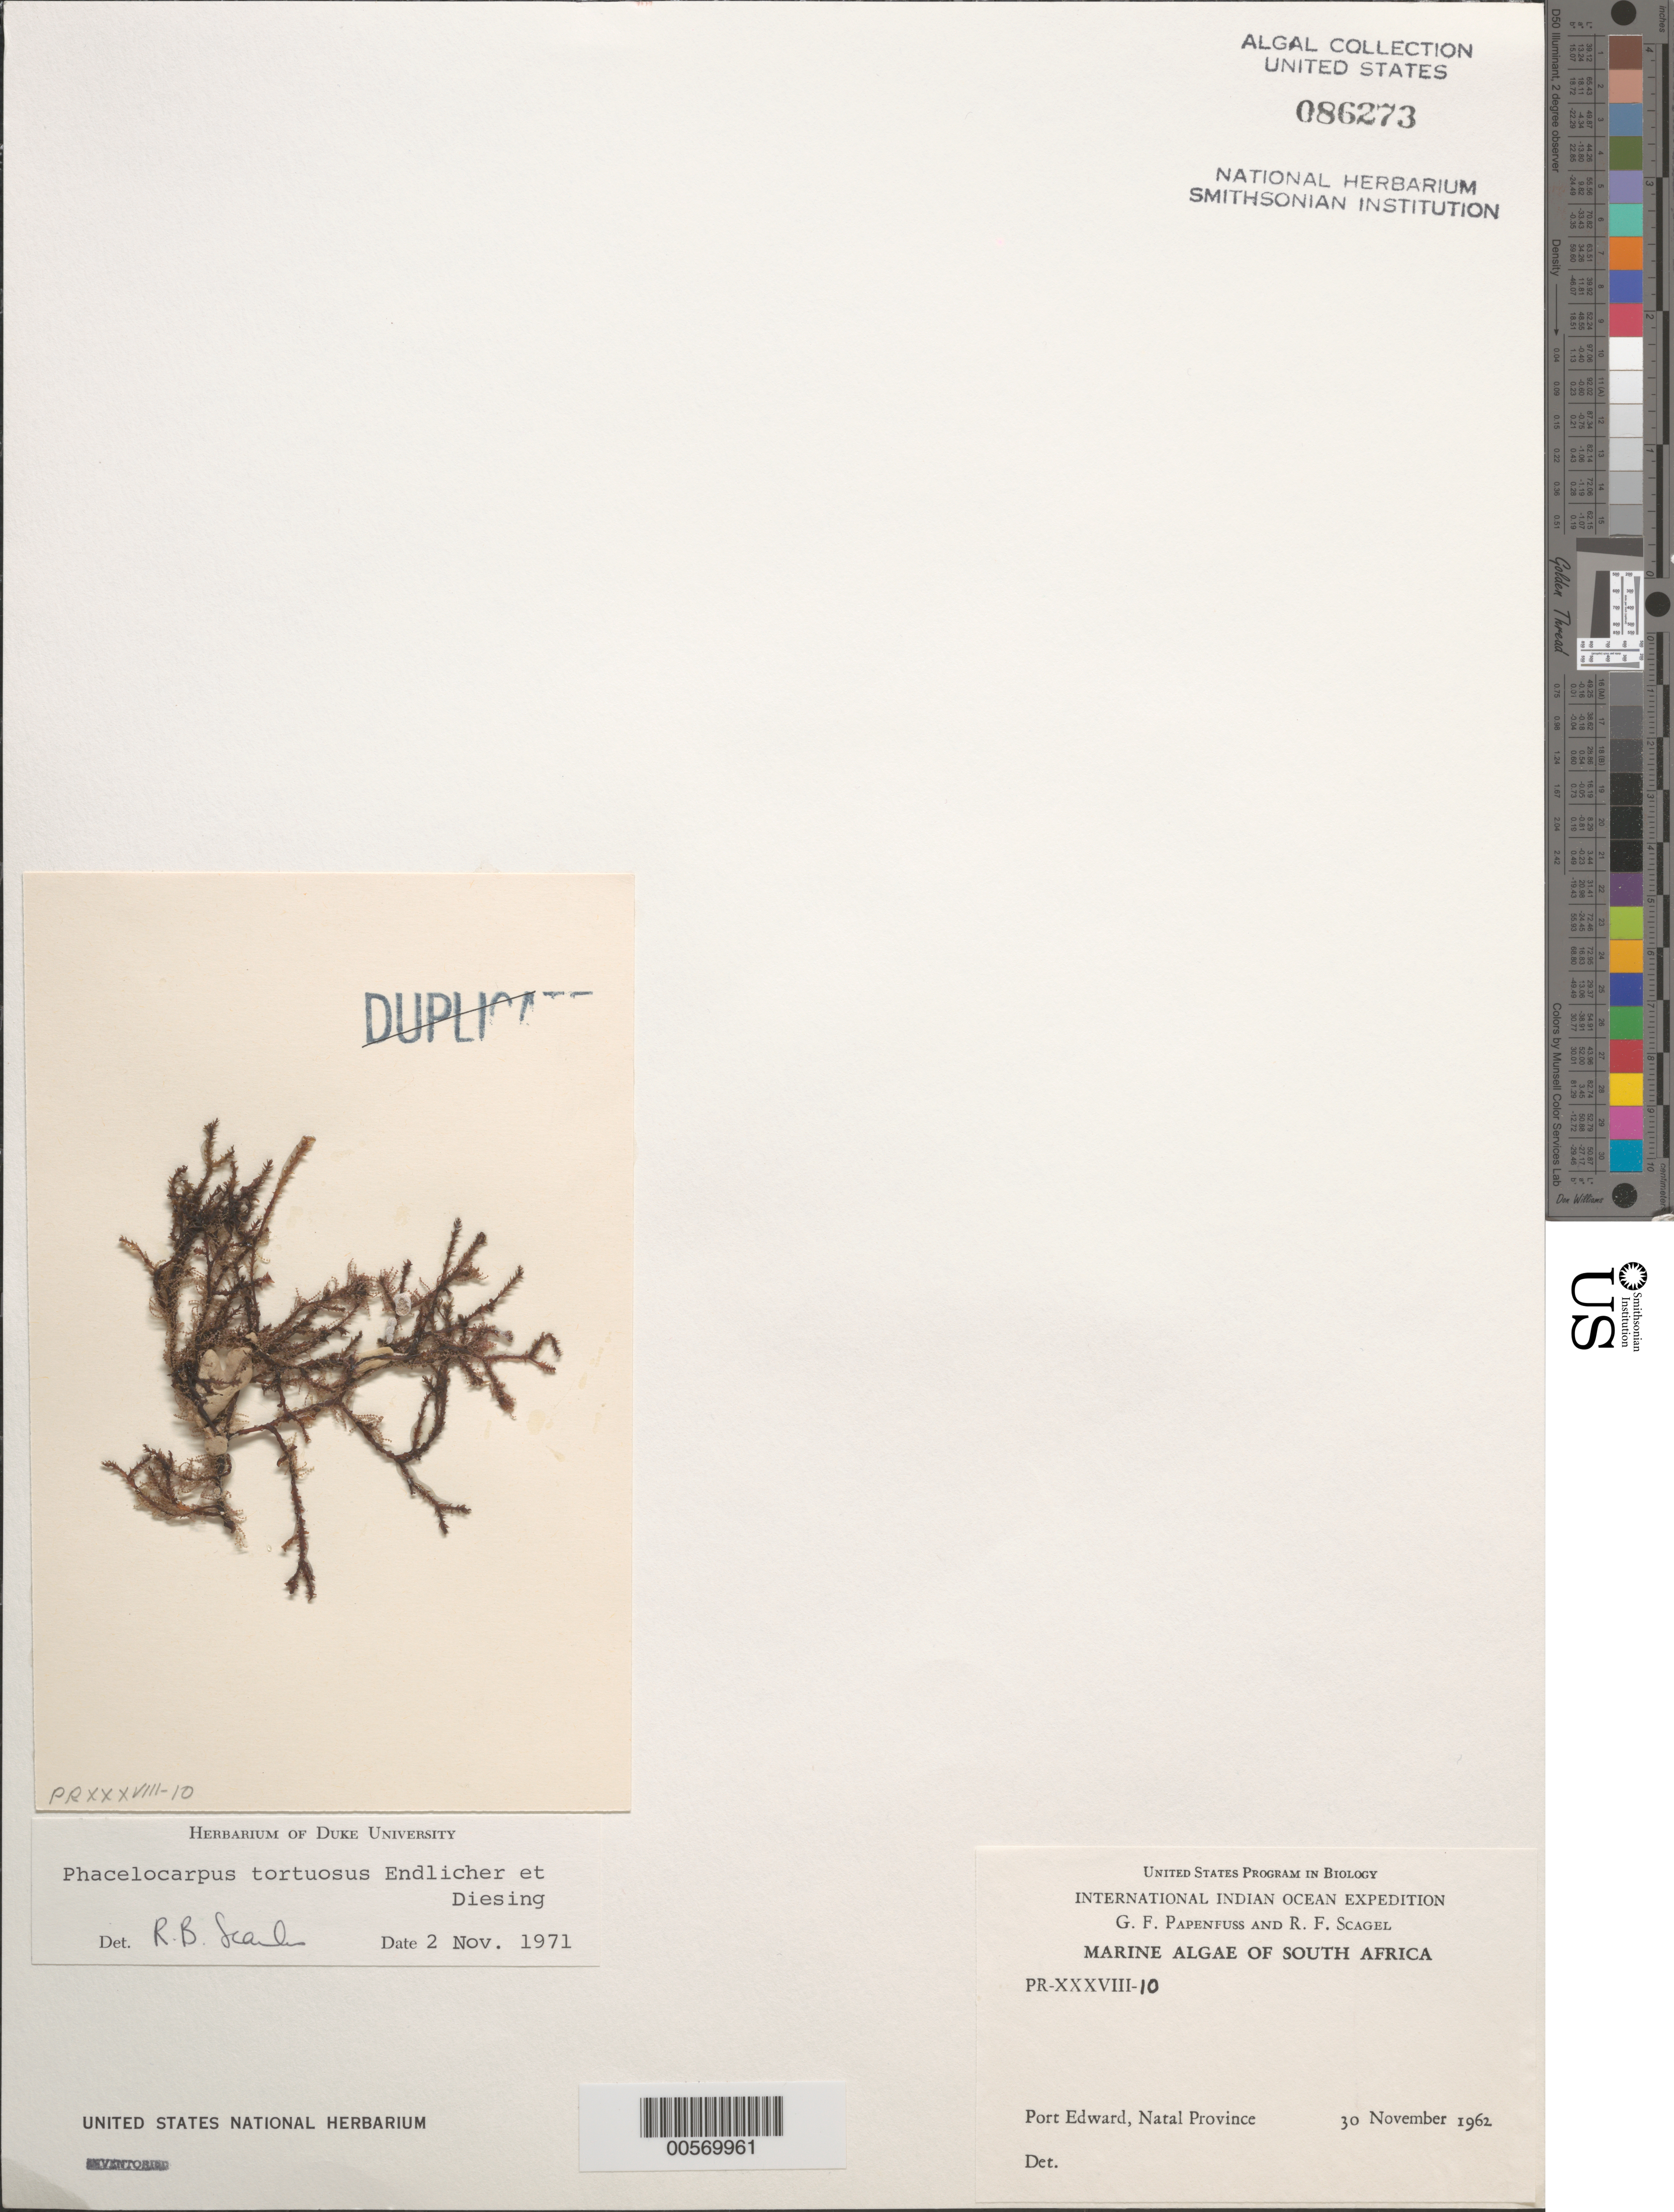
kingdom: Plantae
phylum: Rhodophyta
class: Florideophyceae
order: Gigartinales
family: Phacelocarpaceae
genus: Phacelocarpus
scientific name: Phacelocarpus tortuosus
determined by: Searles, R. B.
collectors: G. Papenfuss & R. F. Scagel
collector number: PR-XXXVIII-10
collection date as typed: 30 Nov 1962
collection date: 1962-11-30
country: South Africa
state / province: KwaZulu-Natal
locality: Port Edward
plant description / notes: International Indian Ocean Expedition, 1962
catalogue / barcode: US 86273